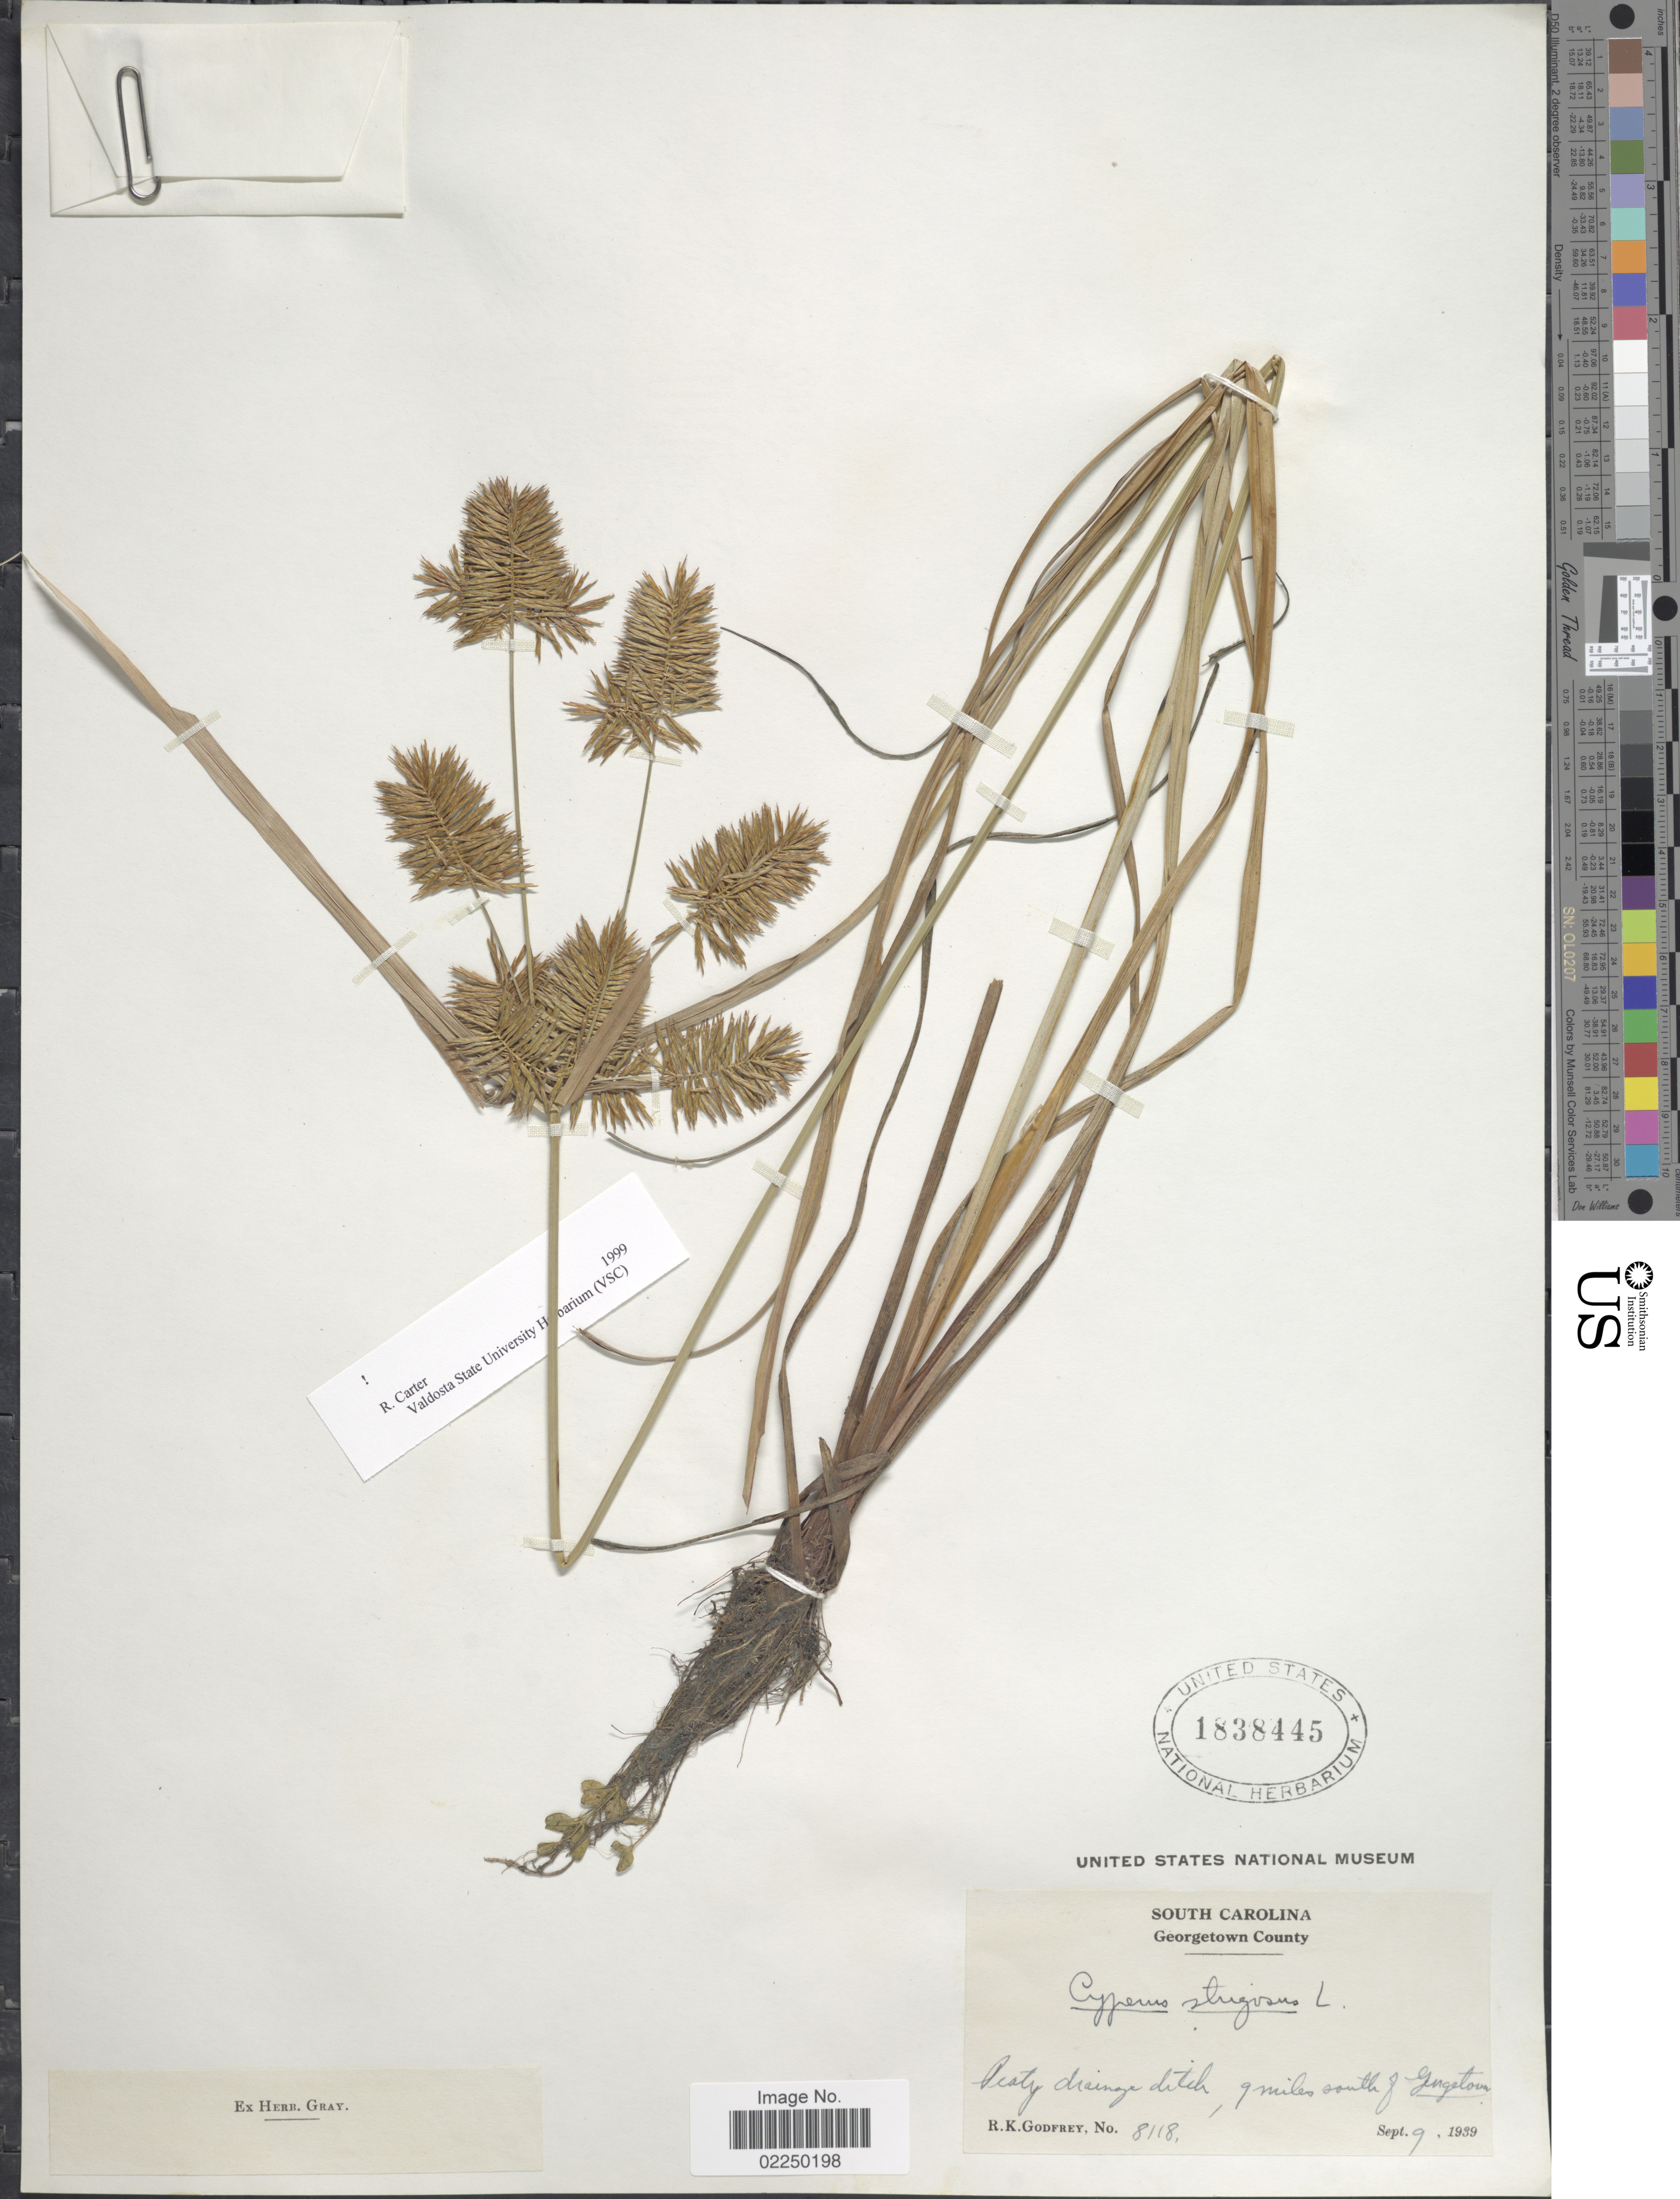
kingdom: Plantae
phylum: Tracheophyta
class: Liliopsida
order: Poales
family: Cyperaceae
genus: Cyperus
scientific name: Cyperus strigosus L.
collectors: R. K. Godfrey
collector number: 8118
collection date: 1939-09-09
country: United States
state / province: South Carolina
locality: Georgetown County, Peaty drainage ditch, 9 miles south of Georgetown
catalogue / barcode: US 1838445